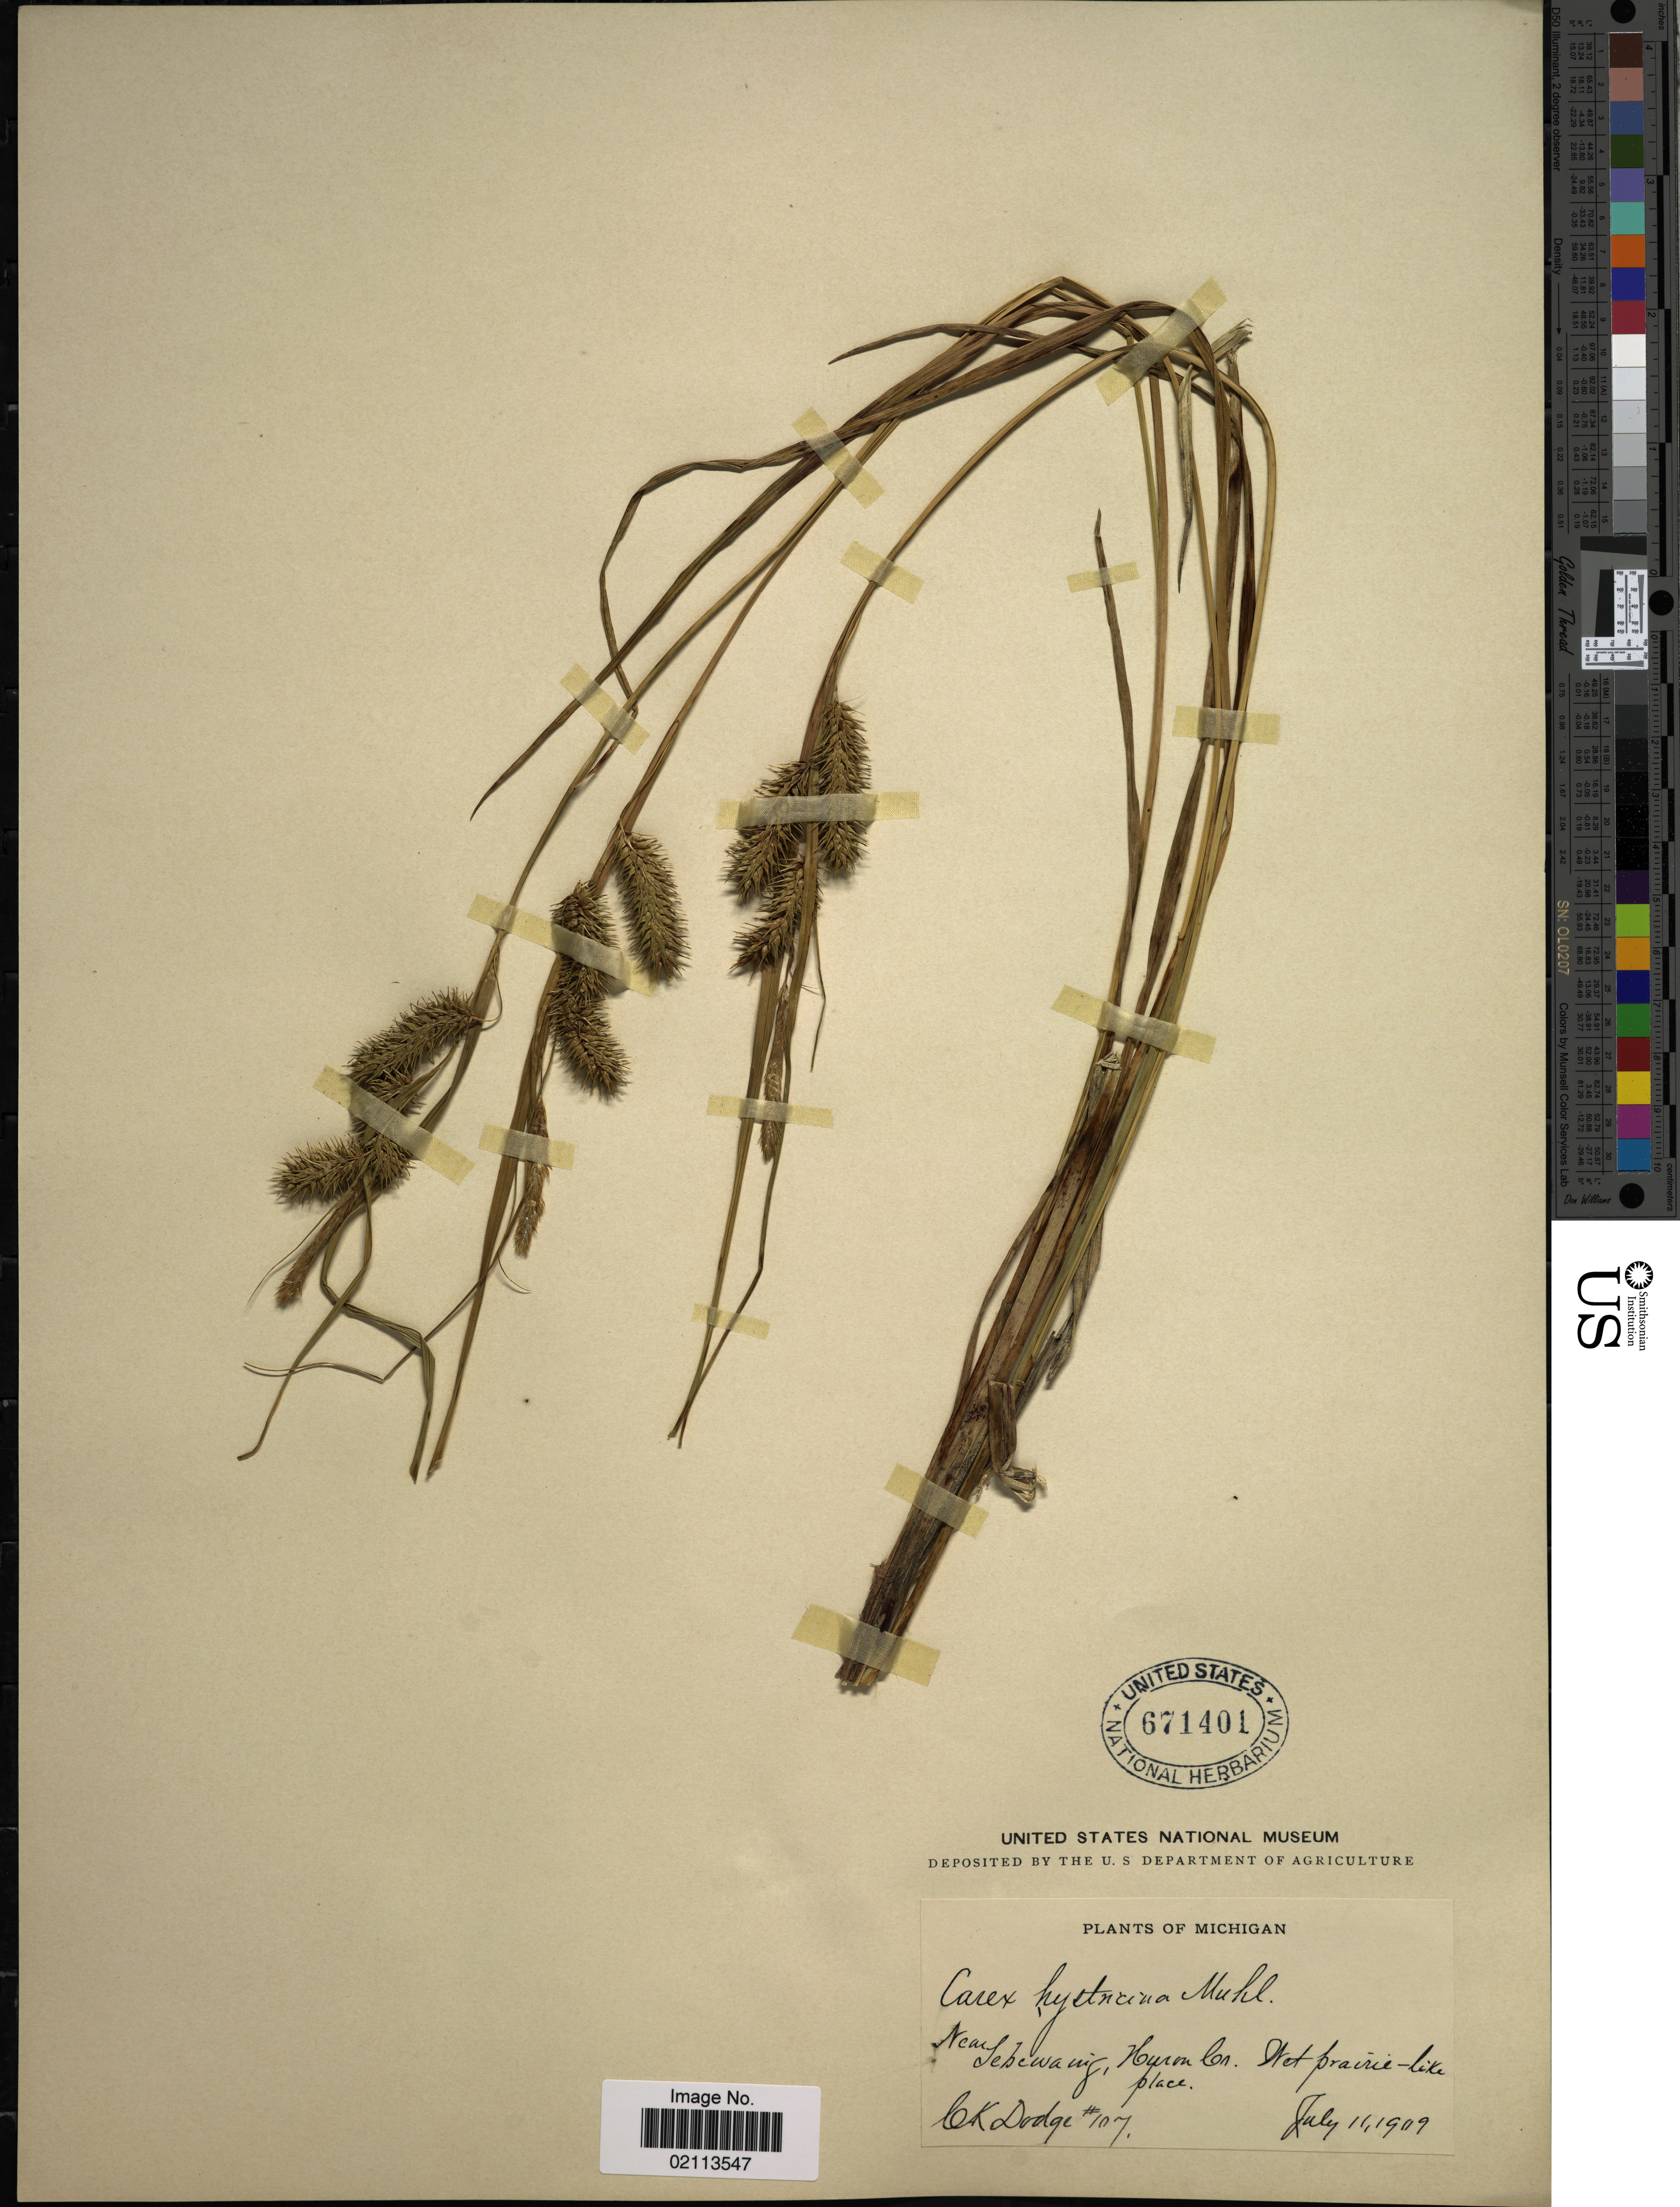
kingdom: Plantae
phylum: Tracheophyta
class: Liliopsida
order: Poales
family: Cyperaceae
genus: Carex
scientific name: Carex hystericina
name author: Muhl. ex Willd.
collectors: C. Dodge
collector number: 107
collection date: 1909-07-11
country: United States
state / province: Michigan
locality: Near Sebewaing, Huron Co. - Wet prairie - like place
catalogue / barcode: US 671401